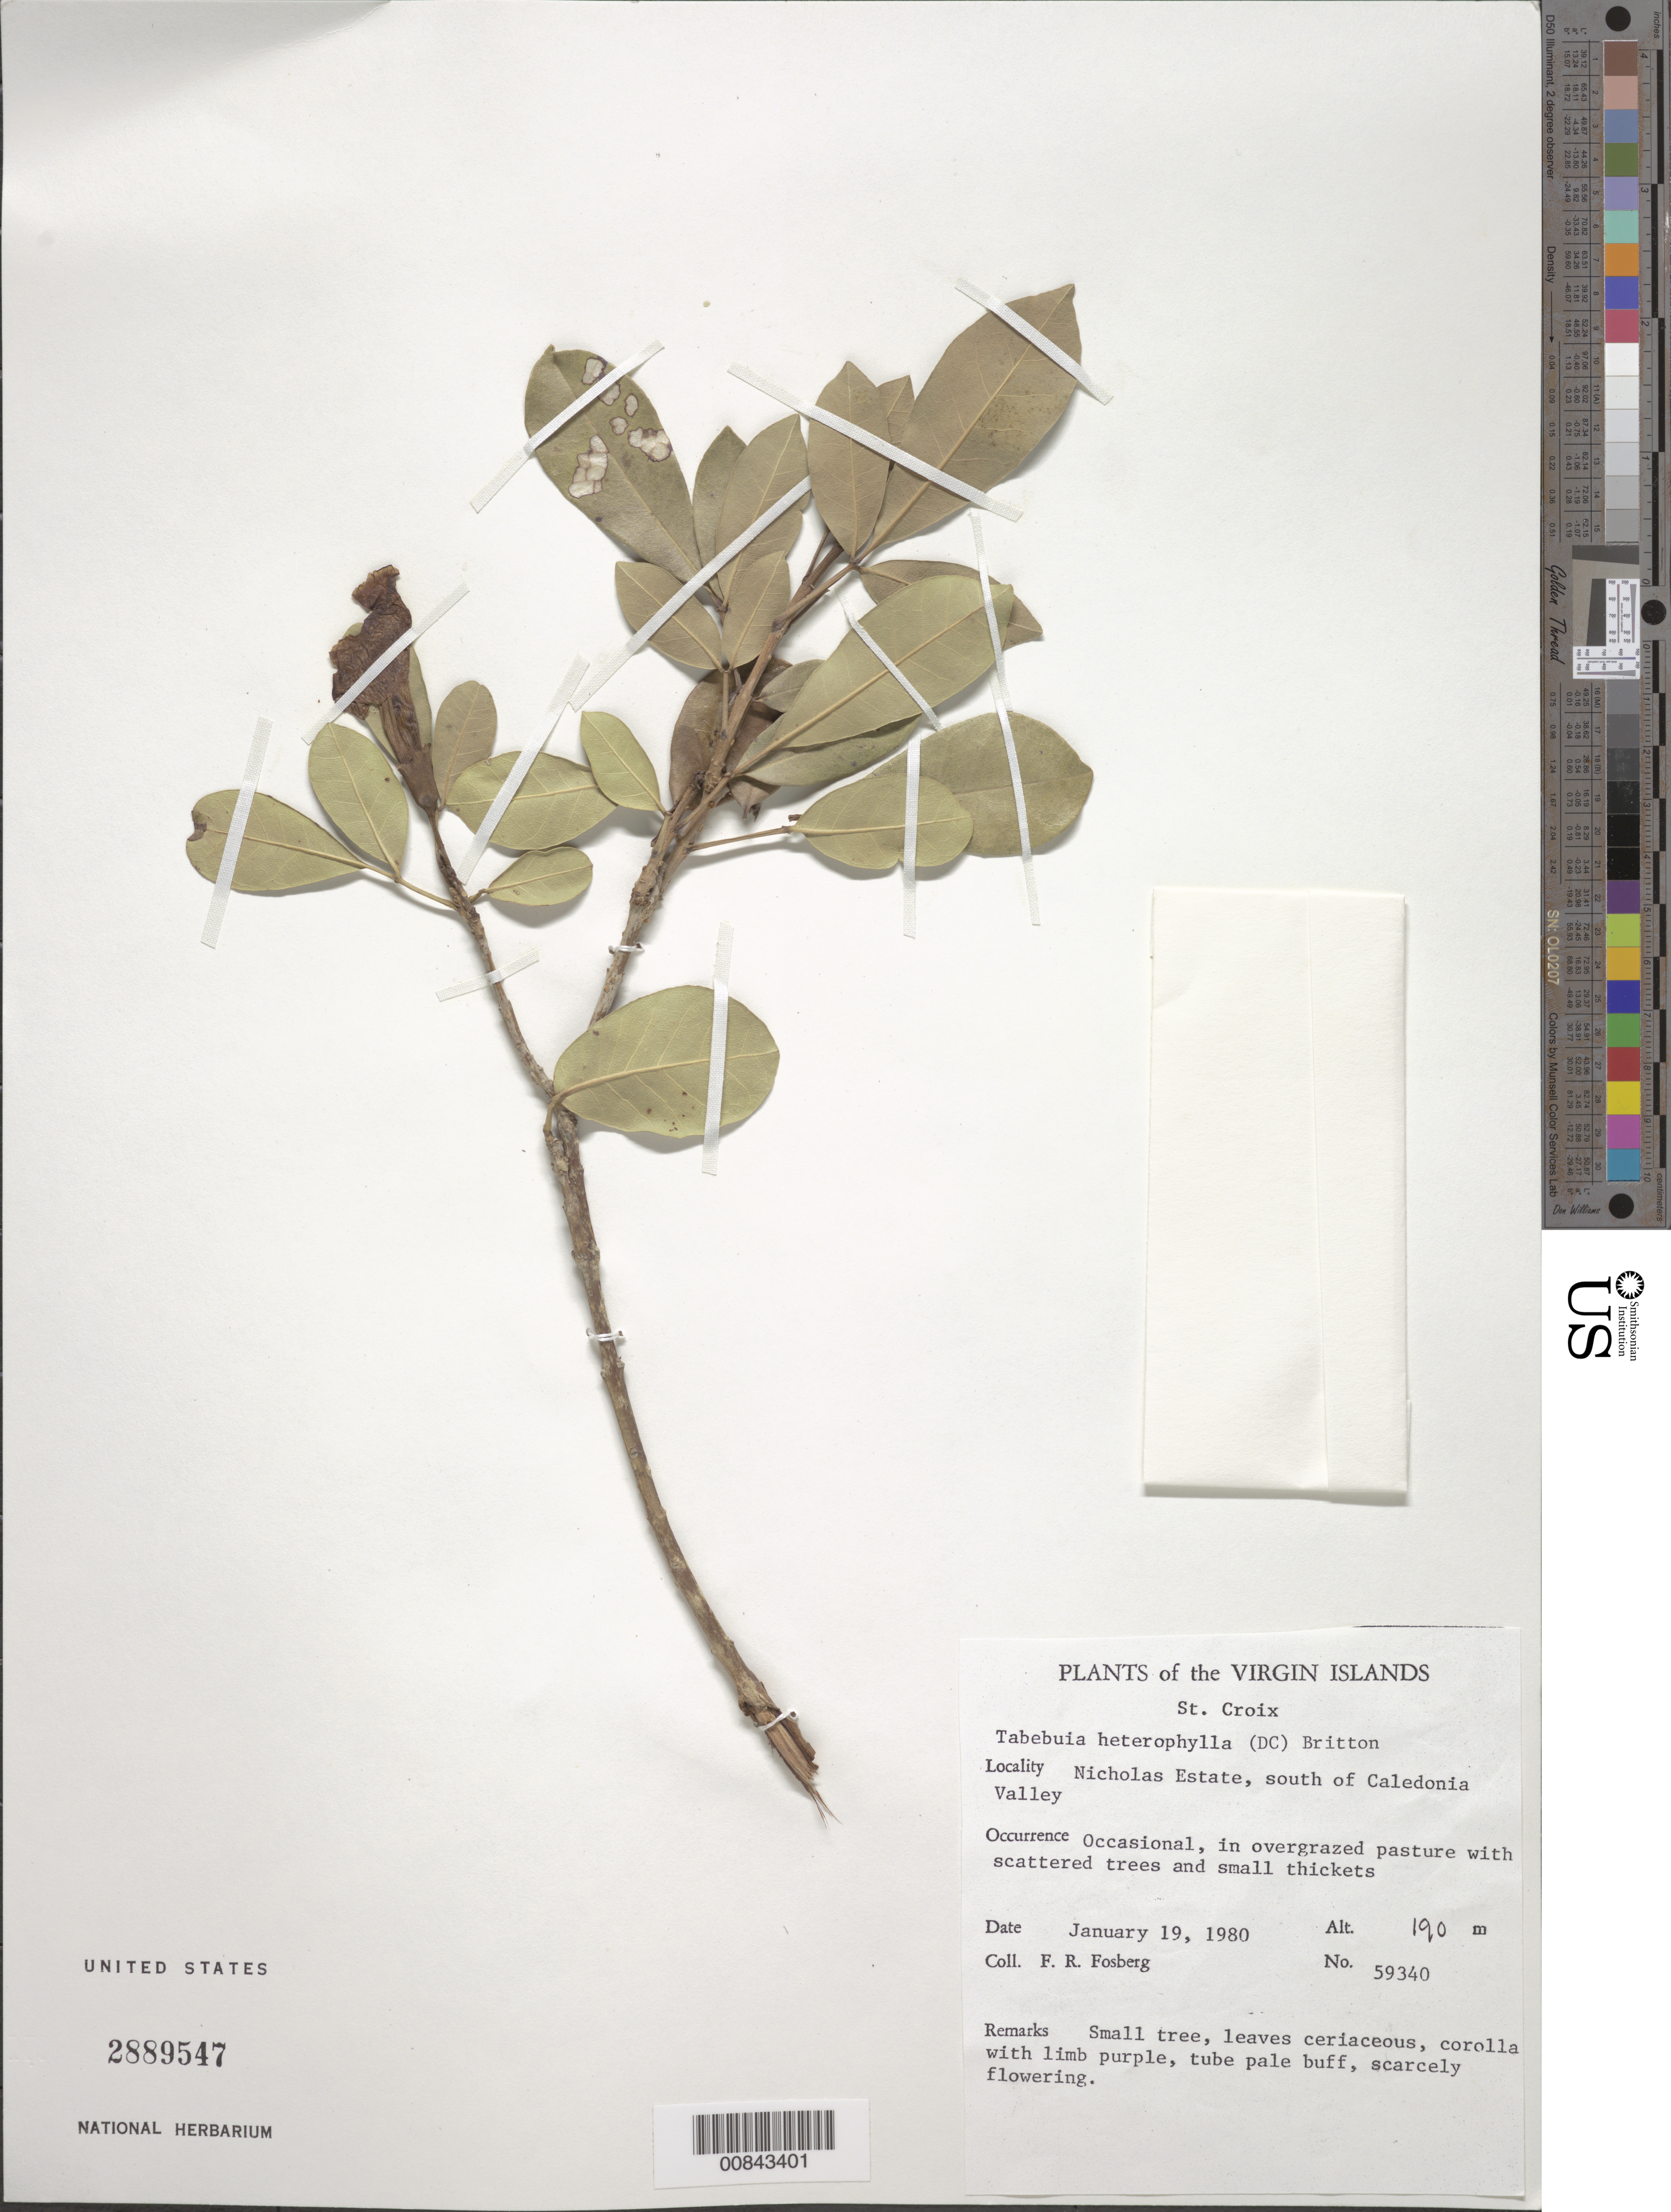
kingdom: Plantae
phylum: Tracheophyta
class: Magnoliopsida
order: Lamiales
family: Bignoniaceae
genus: Tabebuia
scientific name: Tabebuia heterophylla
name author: (DC.) Britton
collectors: F. R. Fosberg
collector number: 59340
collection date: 1980-01-19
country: U.S. Virgin Islands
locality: The virgin Islands. St. Croix. Nicholas Estate, south of Caledonia Valley.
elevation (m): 190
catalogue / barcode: US 2889547